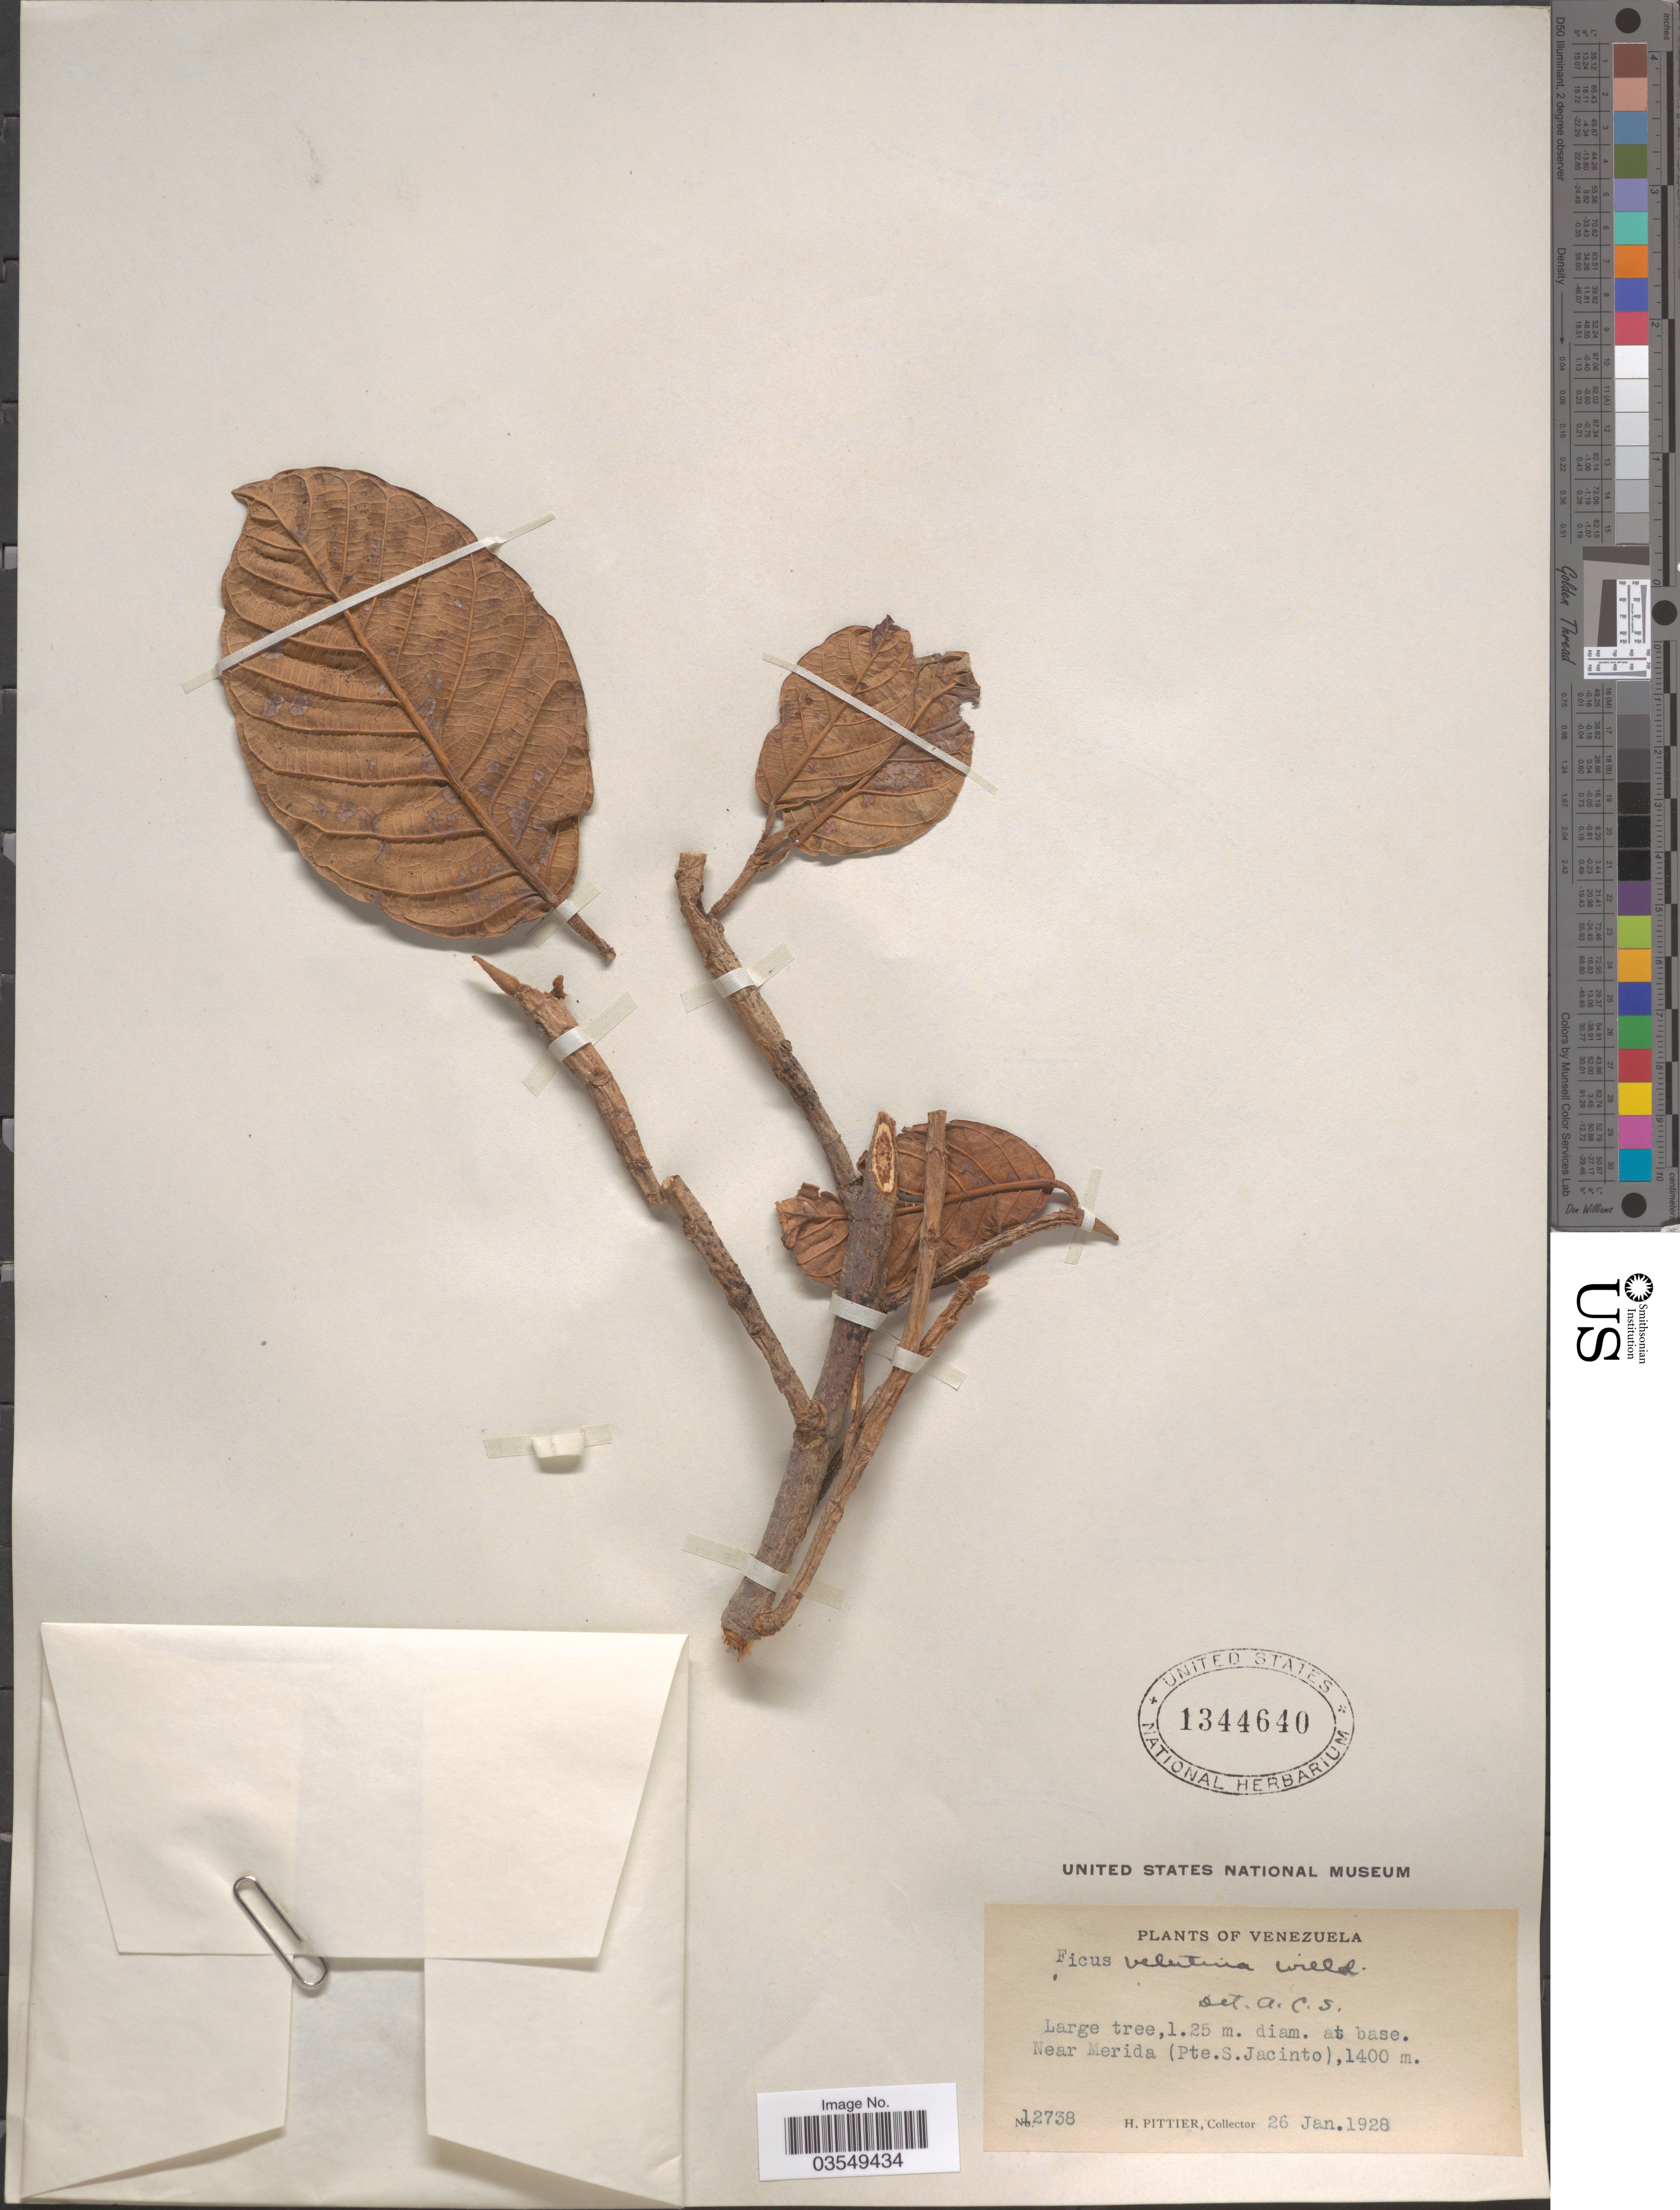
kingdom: Plantae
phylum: Tracheophyta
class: Magnoliopsida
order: Rosales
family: Moraceae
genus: Ficus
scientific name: Ficus velutina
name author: Humb. & Bonpl. ex Willd.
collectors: H. F. Pittier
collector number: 12738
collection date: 1928-01-26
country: Venezuela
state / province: Merida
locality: Near Merida (Pte. S. Jacinto).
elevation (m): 1400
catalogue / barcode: US 1344640